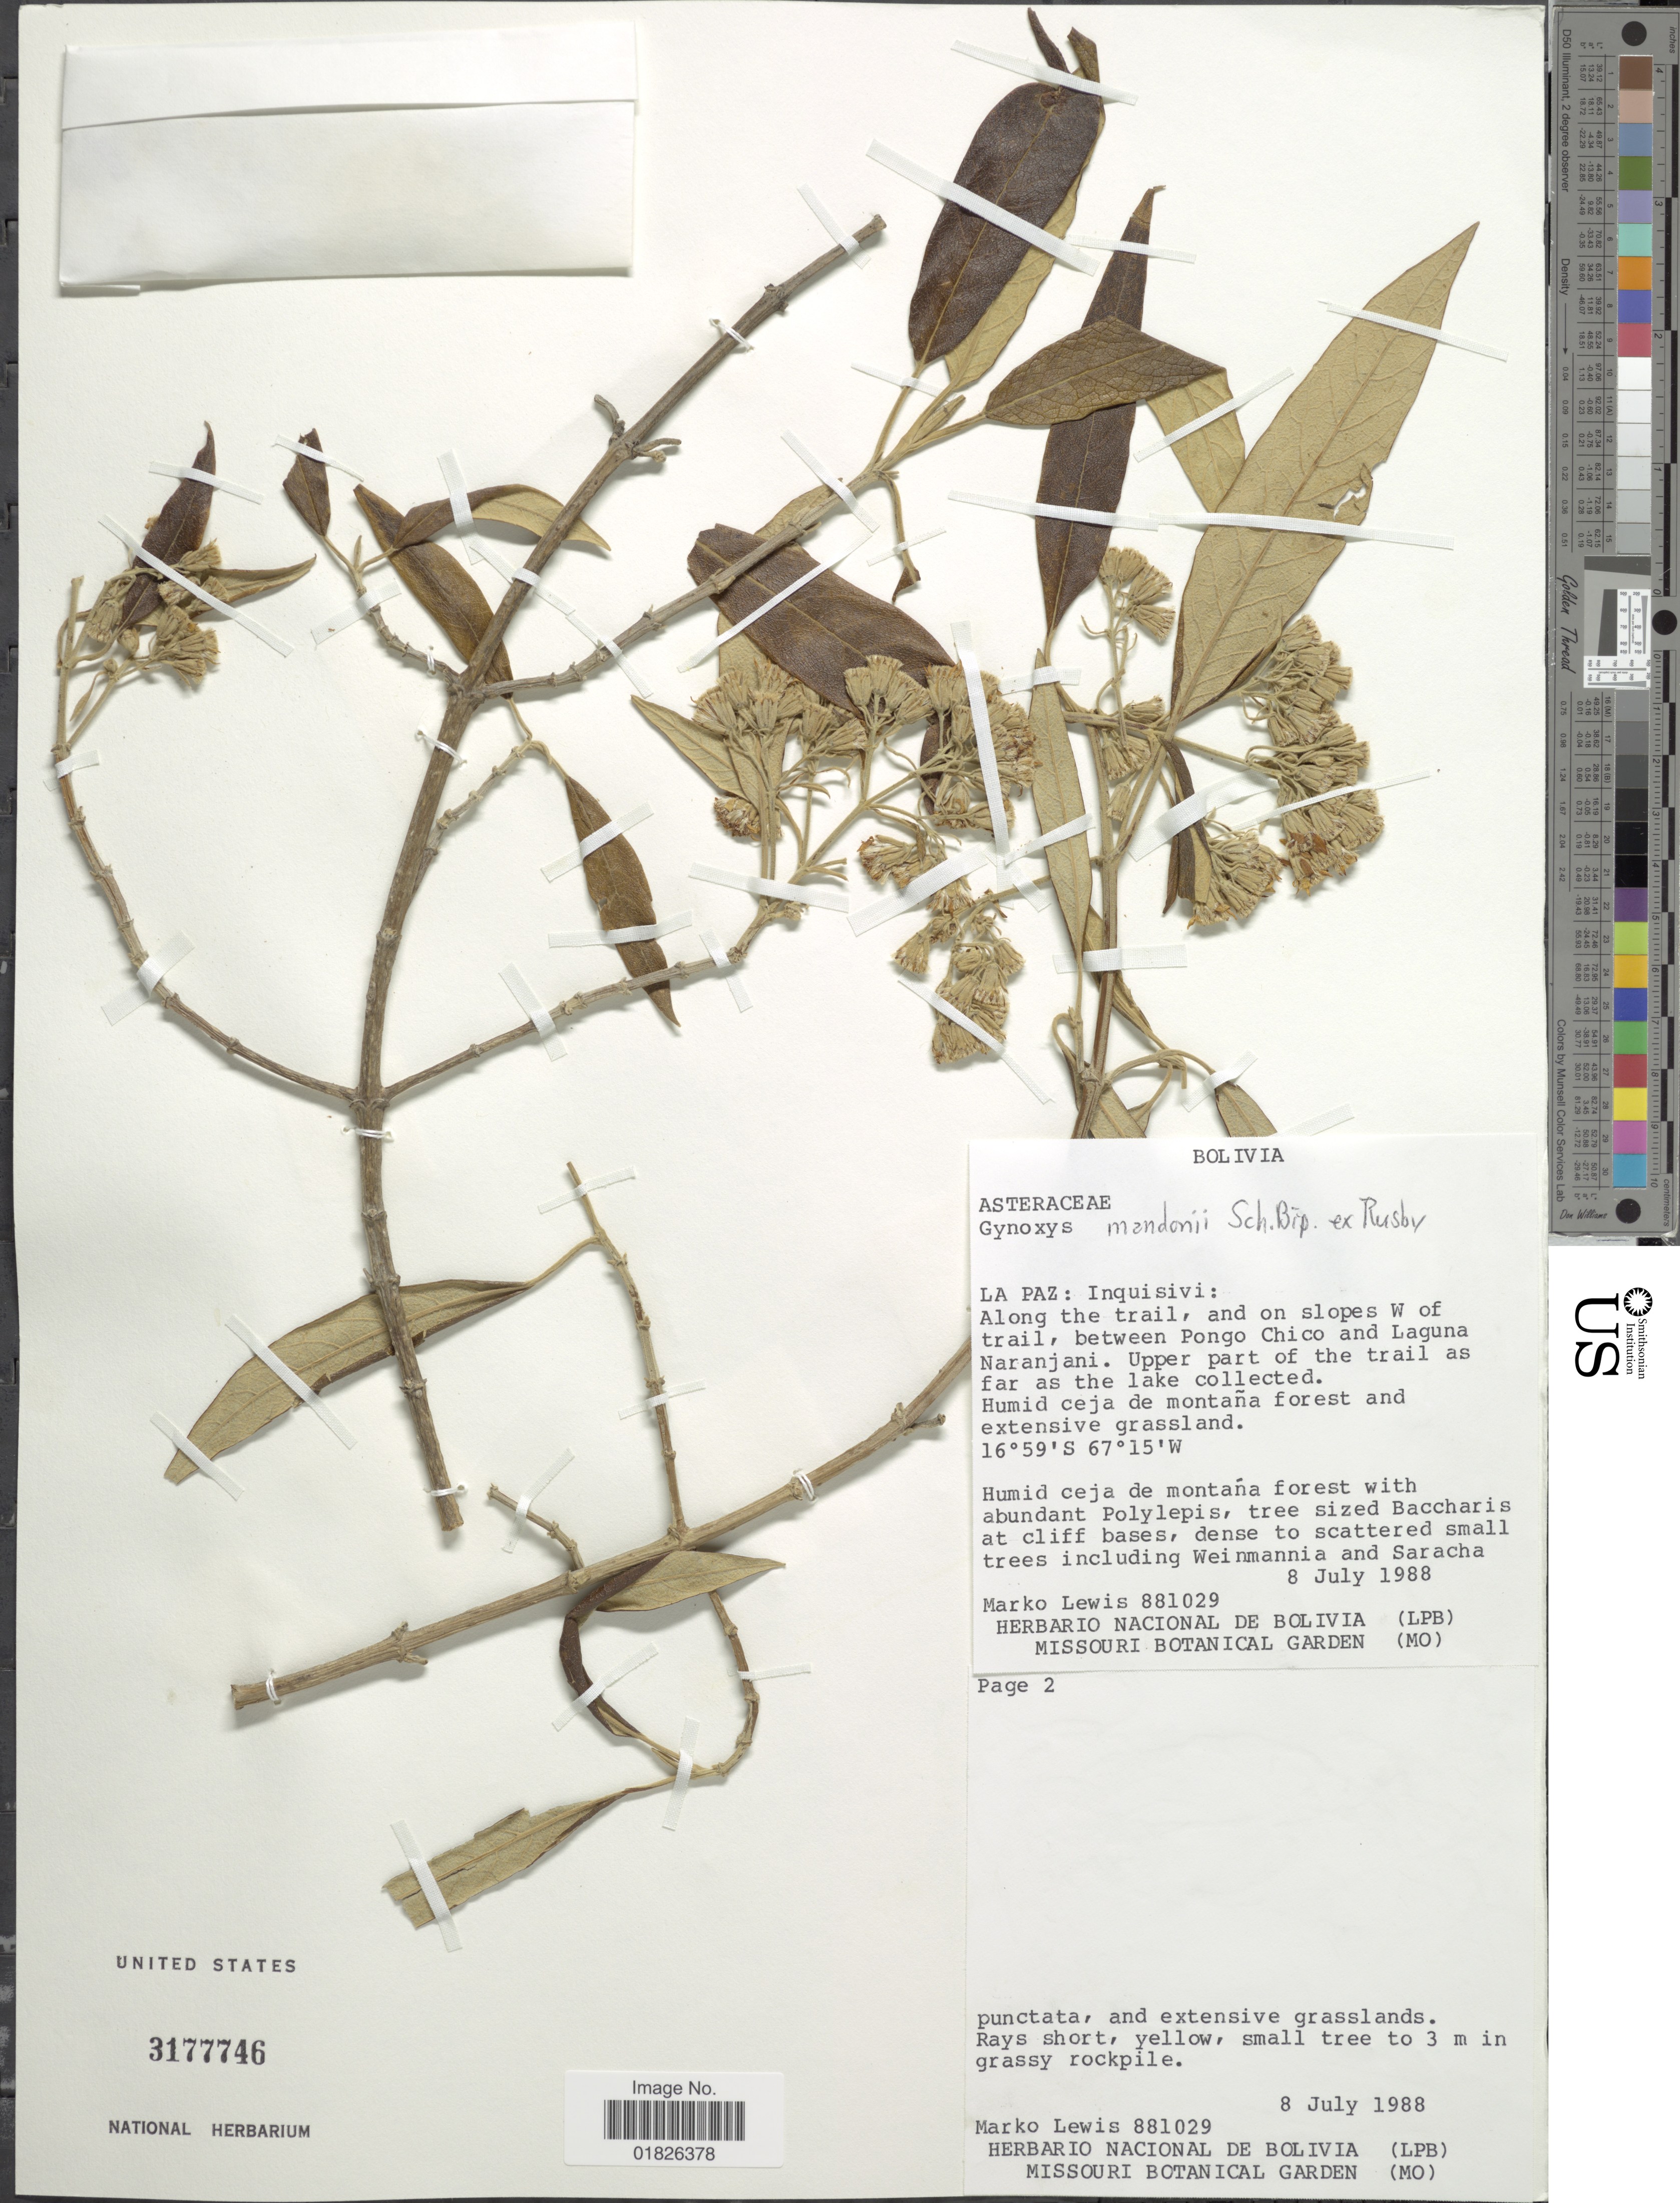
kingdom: Plantae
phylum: Tracheophyta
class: Magnoliopsida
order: Asterales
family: Asteraceae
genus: Gynoxys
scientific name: Gynoxys mandonii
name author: Sch. Bip. ex Rusby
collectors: M. A. Lewis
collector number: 881029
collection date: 1988-07-08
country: Bolivia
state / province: La Paz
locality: Inquisivi: trail between Pongo Chico and Laguna Naranjani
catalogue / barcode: US 3177746